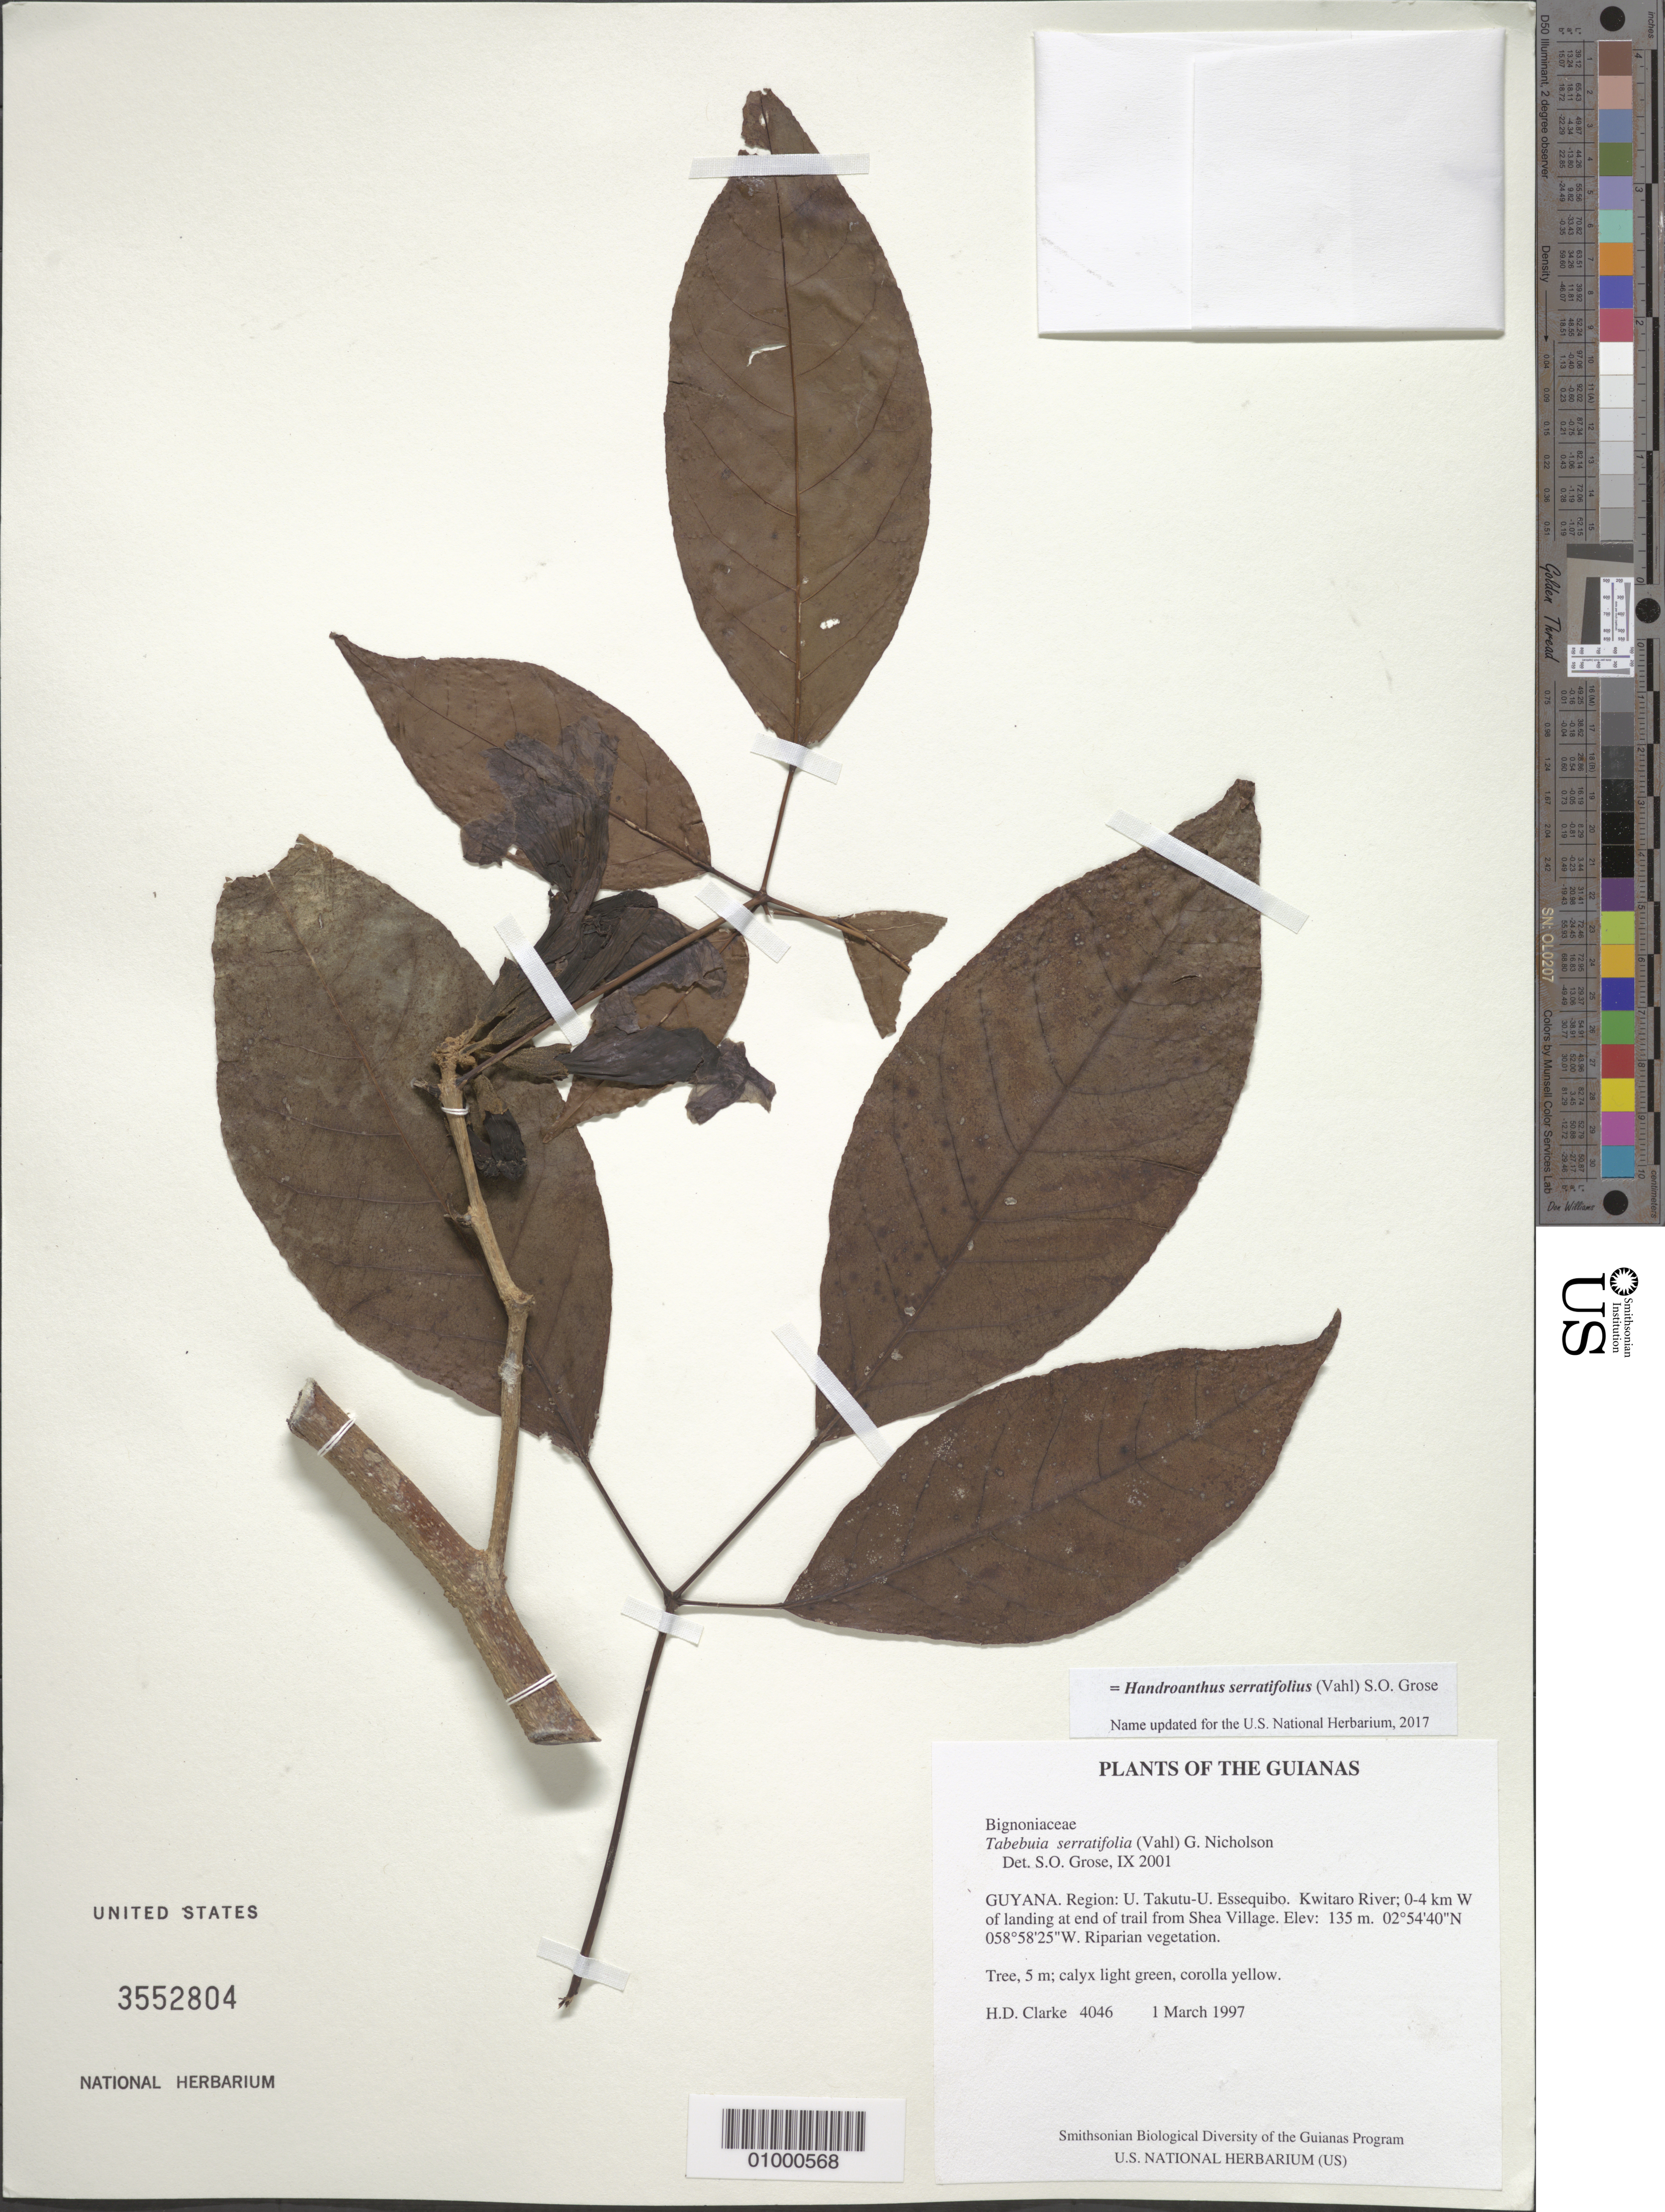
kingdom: Plantae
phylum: Tracheophyta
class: Magnoliopsida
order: Lamiales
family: Bignoniaceae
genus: Handroanthus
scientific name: Handroanthus serratifolius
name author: (Vahl) S.O. Grose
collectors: H. D. Clarke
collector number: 4046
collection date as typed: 1 March 1997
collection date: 1997-03-01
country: Guyana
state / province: U. Takutu-U. Essequibo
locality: Kwitaro River; 0-4 km W of landing at end of trail from Shea Village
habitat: Riparian vegetation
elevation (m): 135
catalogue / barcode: US 3552804